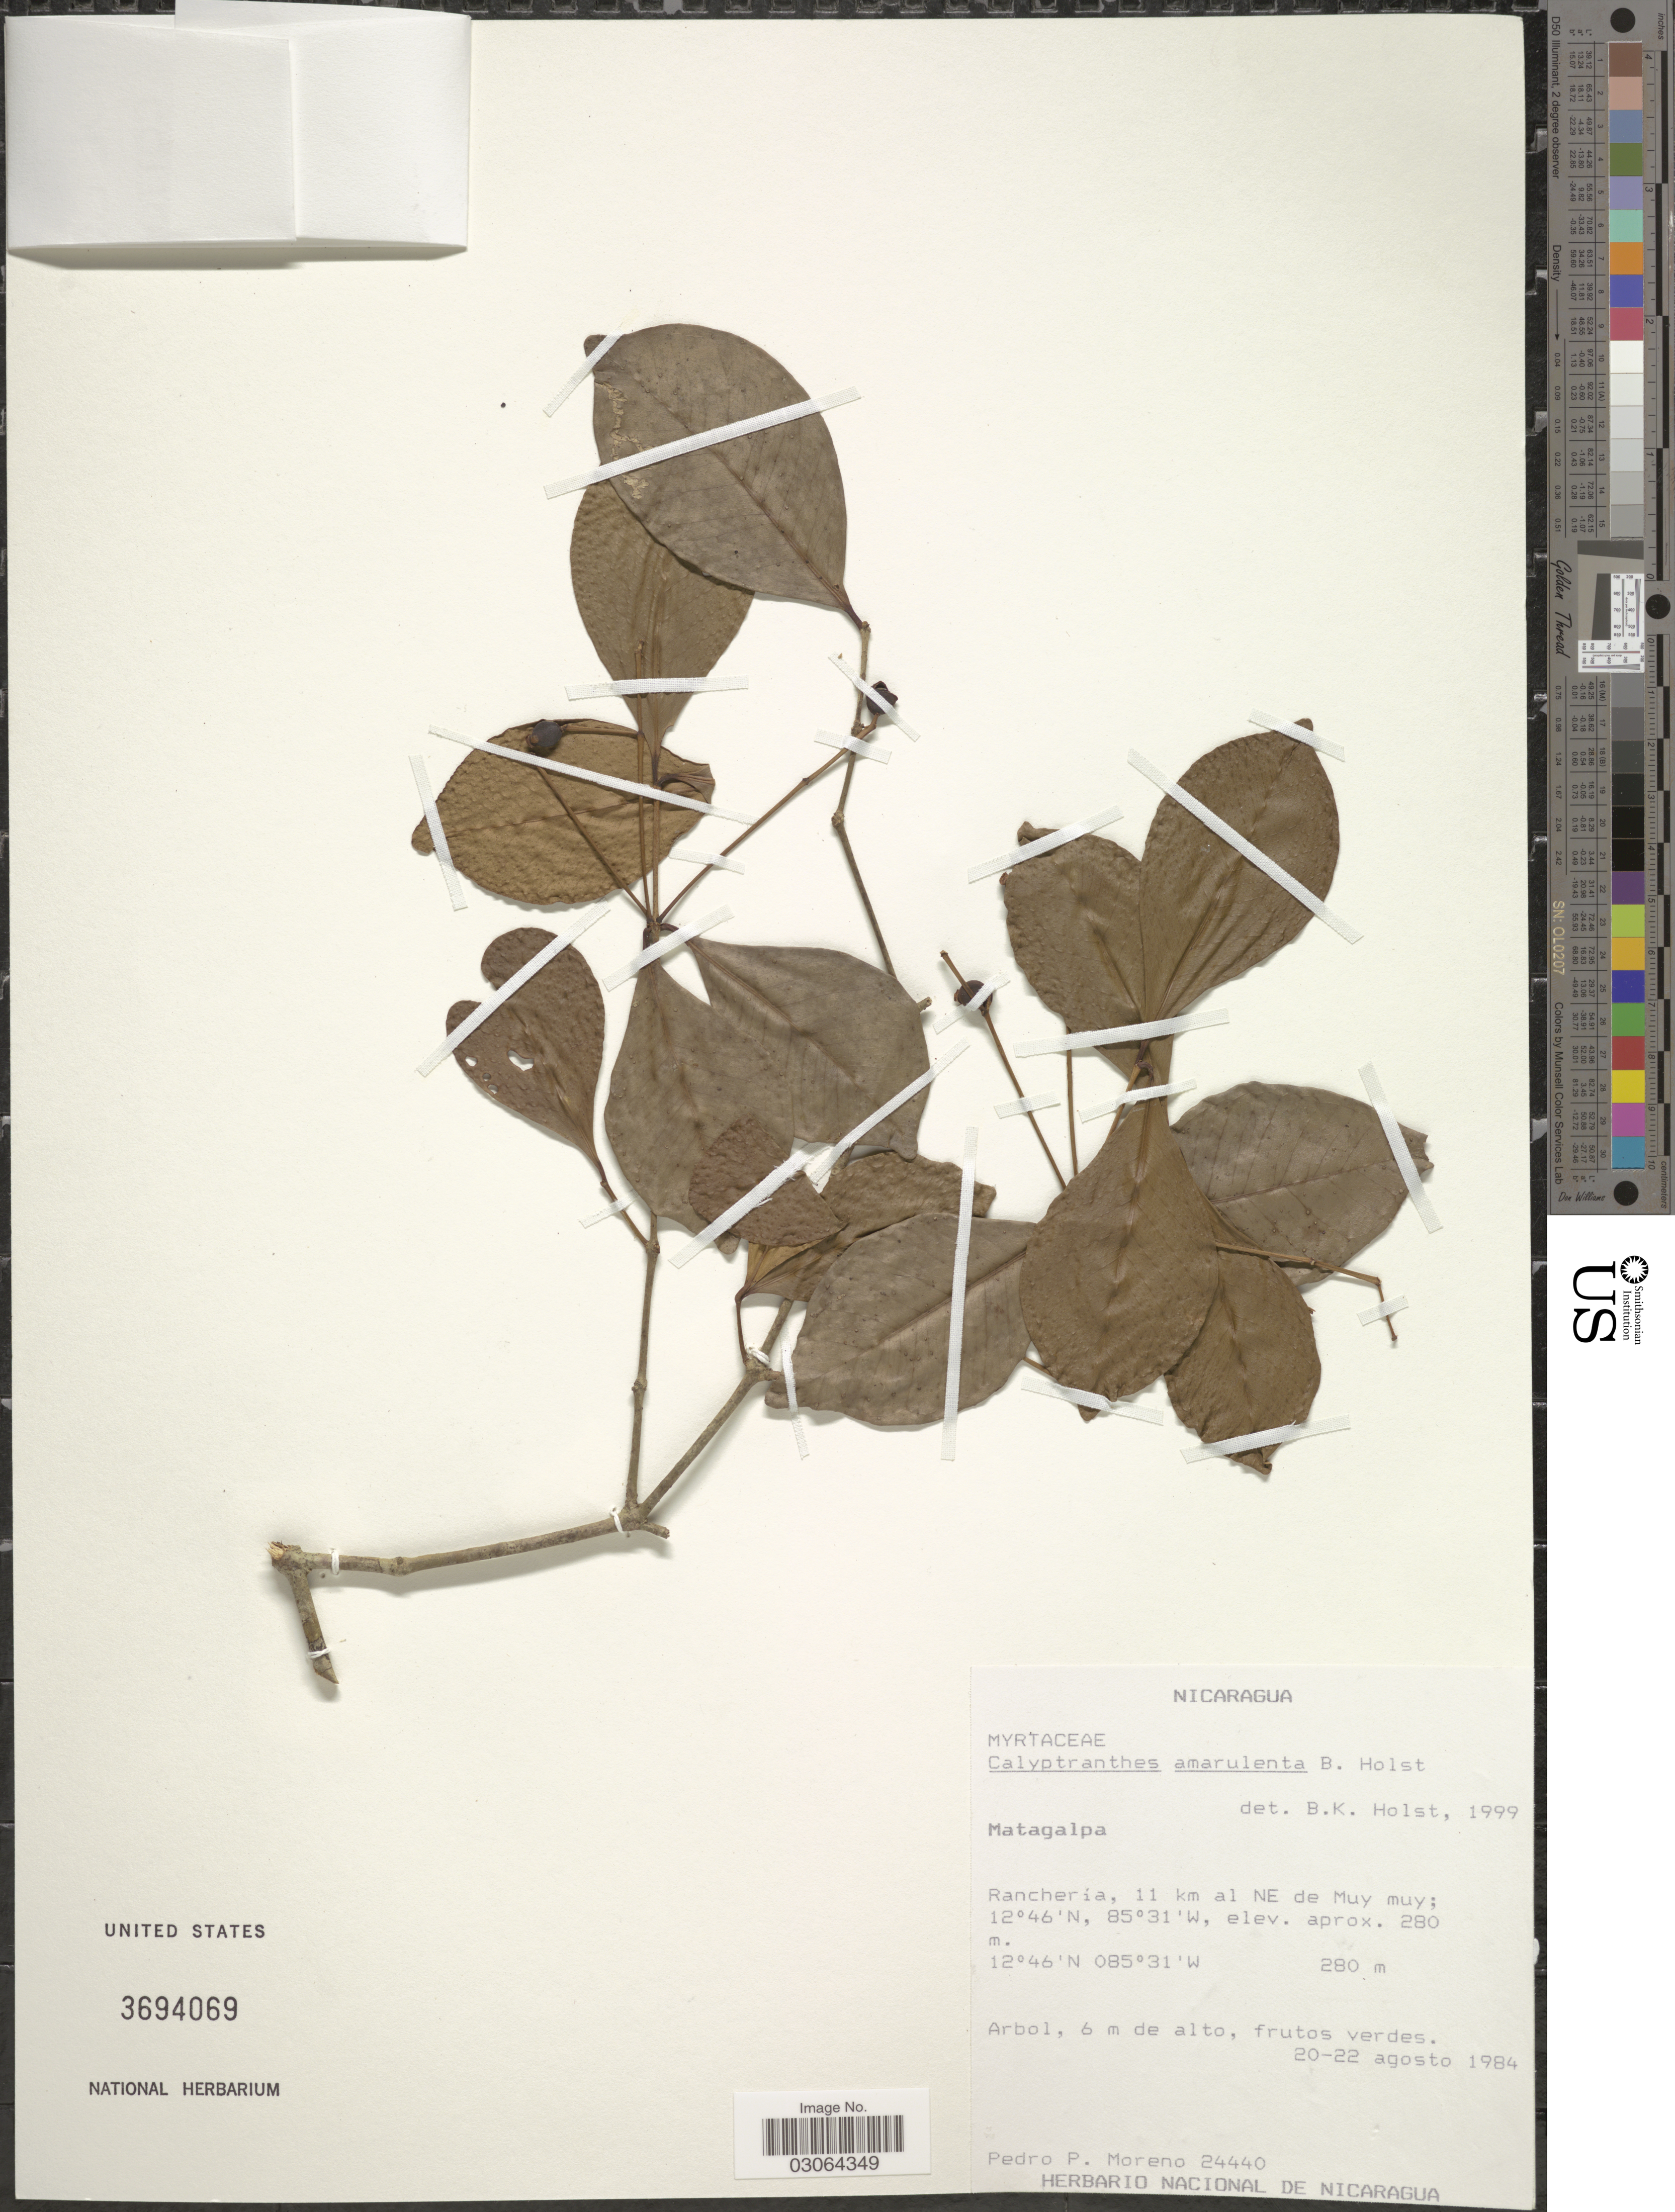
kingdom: Plantae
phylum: Tracheophyta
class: Magnoliopsida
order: Myrtales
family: Myrtaceae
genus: Myrcia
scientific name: Myrcia amarulenta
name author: (B. Holst) A.R. Lourenço & Sánchez-Cháv.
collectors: P. Moreno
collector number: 24440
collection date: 1984-08-20/1984-08-22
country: Nicaragua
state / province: Matagalpa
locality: Rancheria, 11 km al NE de Muy muy.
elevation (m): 280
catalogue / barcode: US 3694069